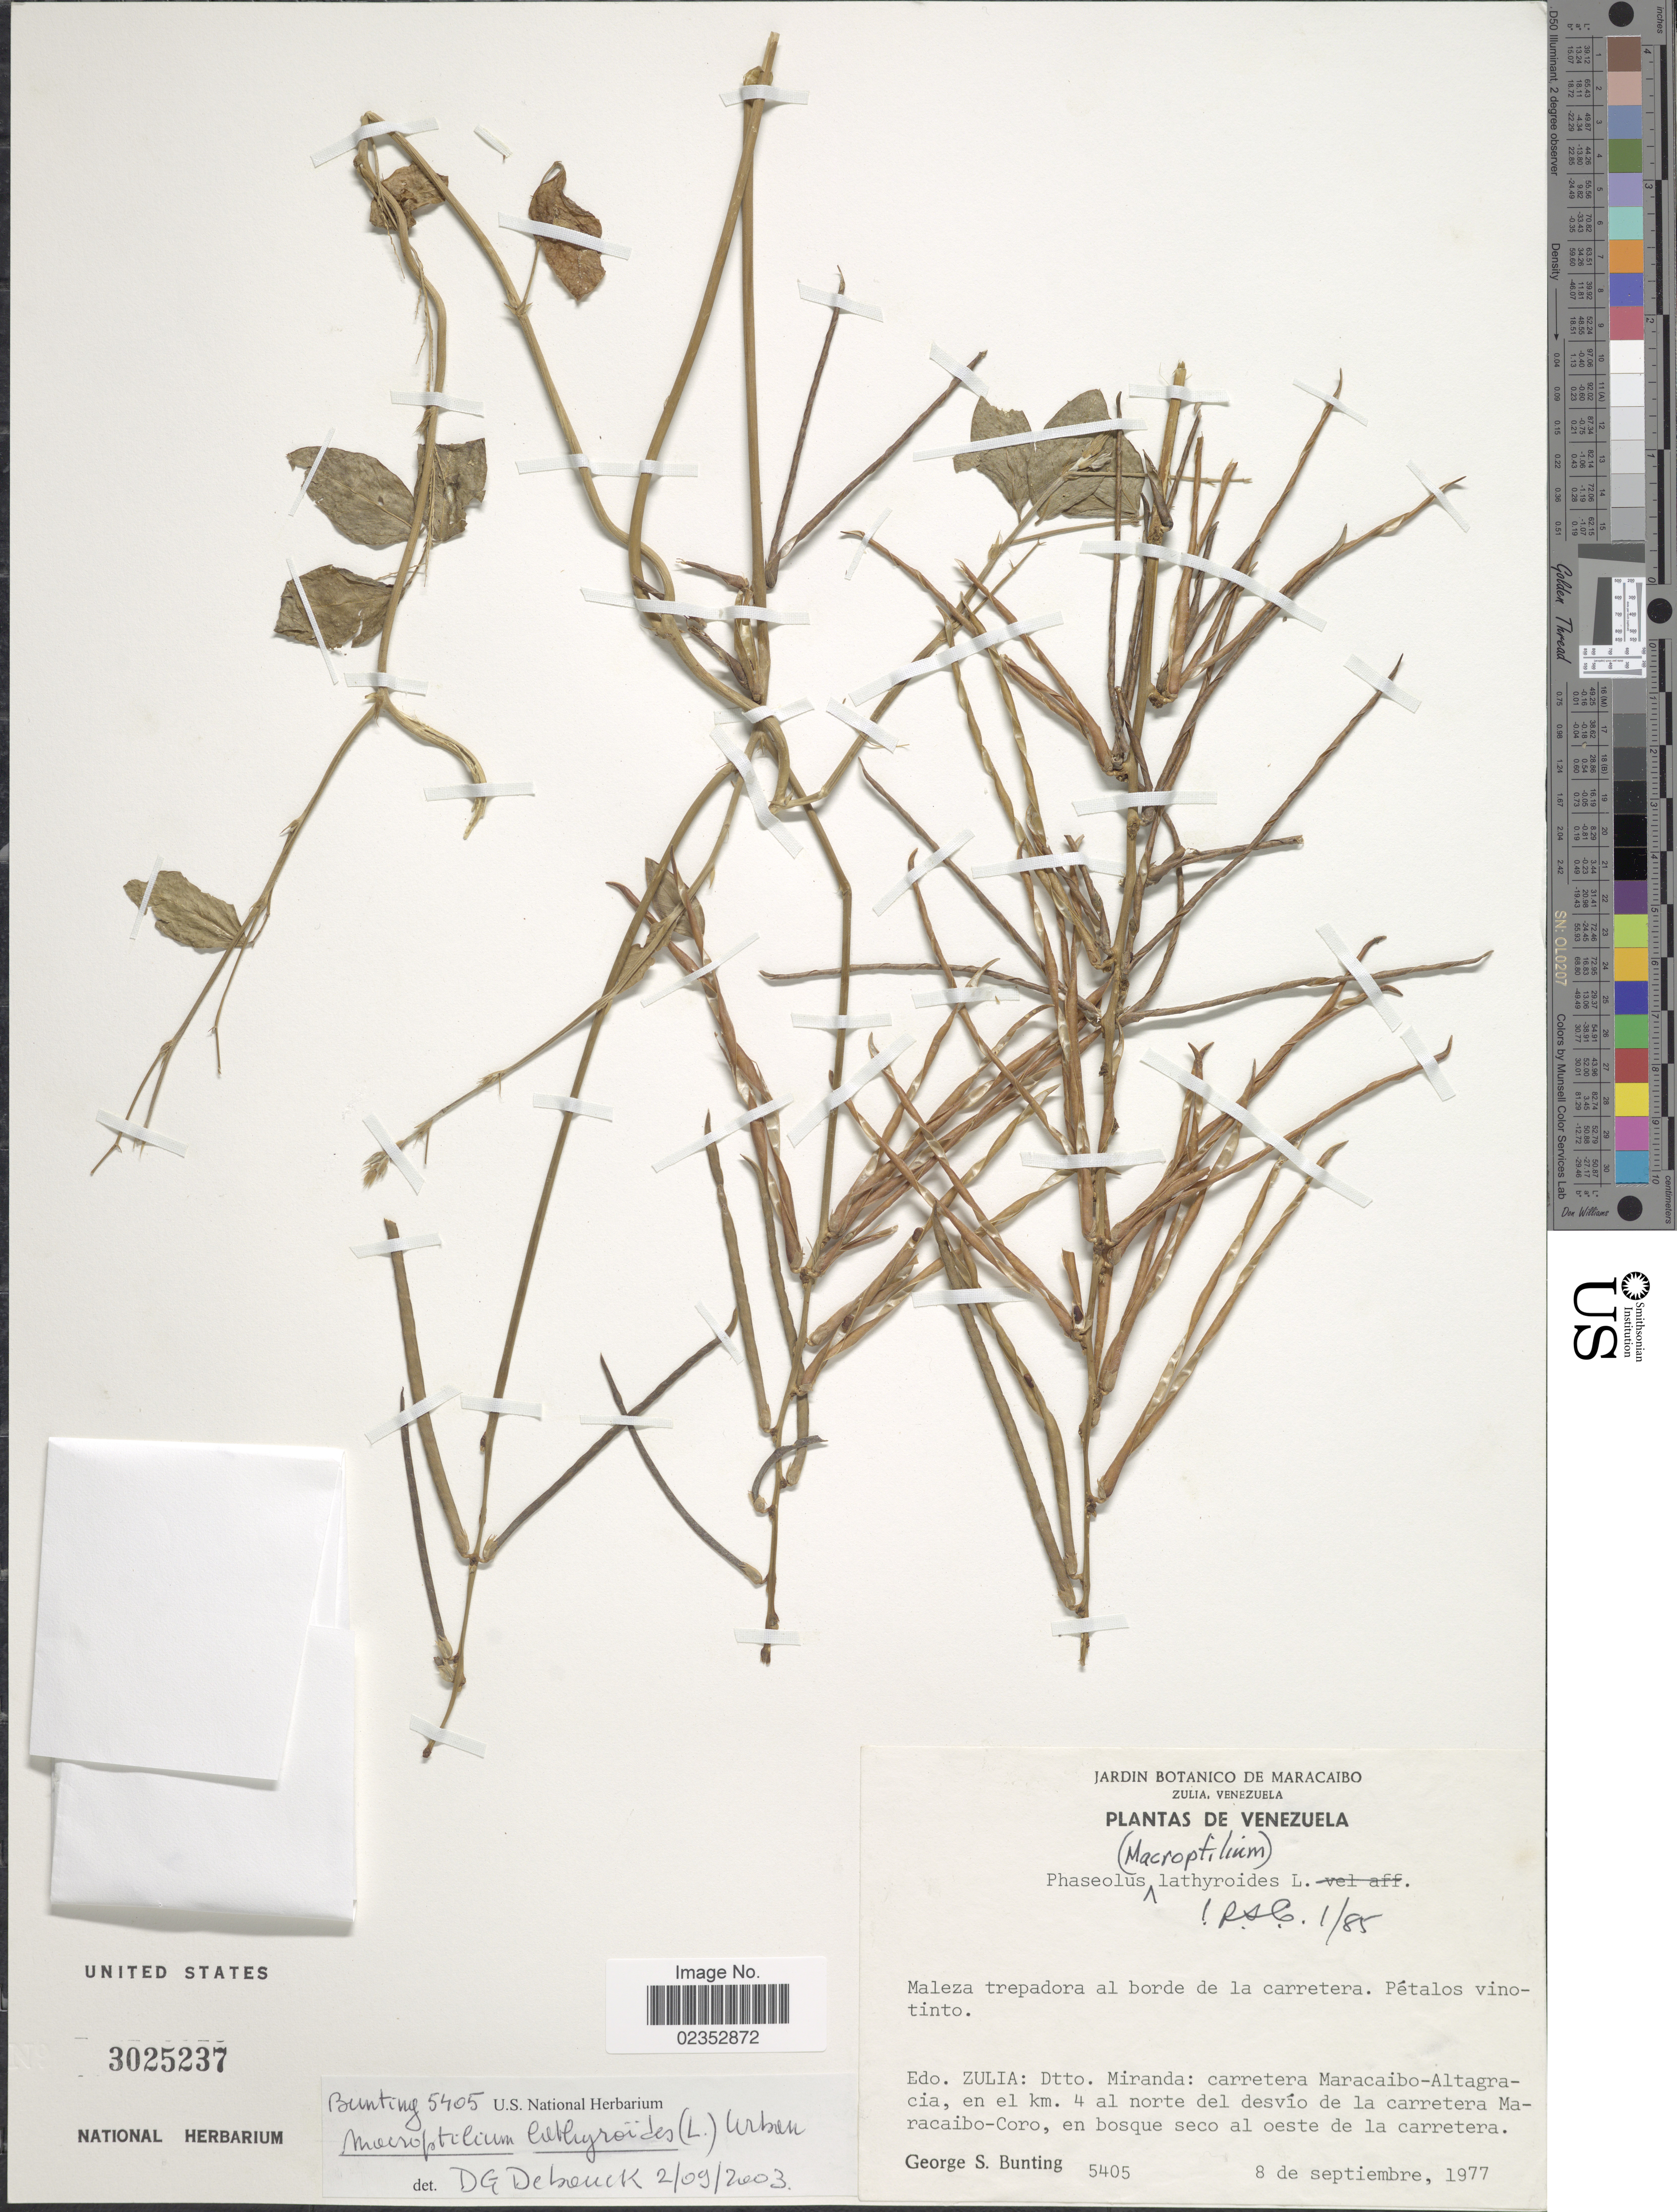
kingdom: Plantae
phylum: Tracheophyta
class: Magnoliopsida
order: Fabales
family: Fabaceae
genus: Phaseolus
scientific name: Phaseolus lathyroides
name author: L.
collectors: G. S. Bunting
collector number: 5405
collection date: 1977-09-08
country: Venezuela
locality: Edo. Zulia: Dtto. Miranda: carretera Maracaibo-Altagracia, en el km 4 al norte del desvío de la carretera Maracaibo-Coro, en bosque seco al oeste de carretera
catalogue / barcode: US 3025237